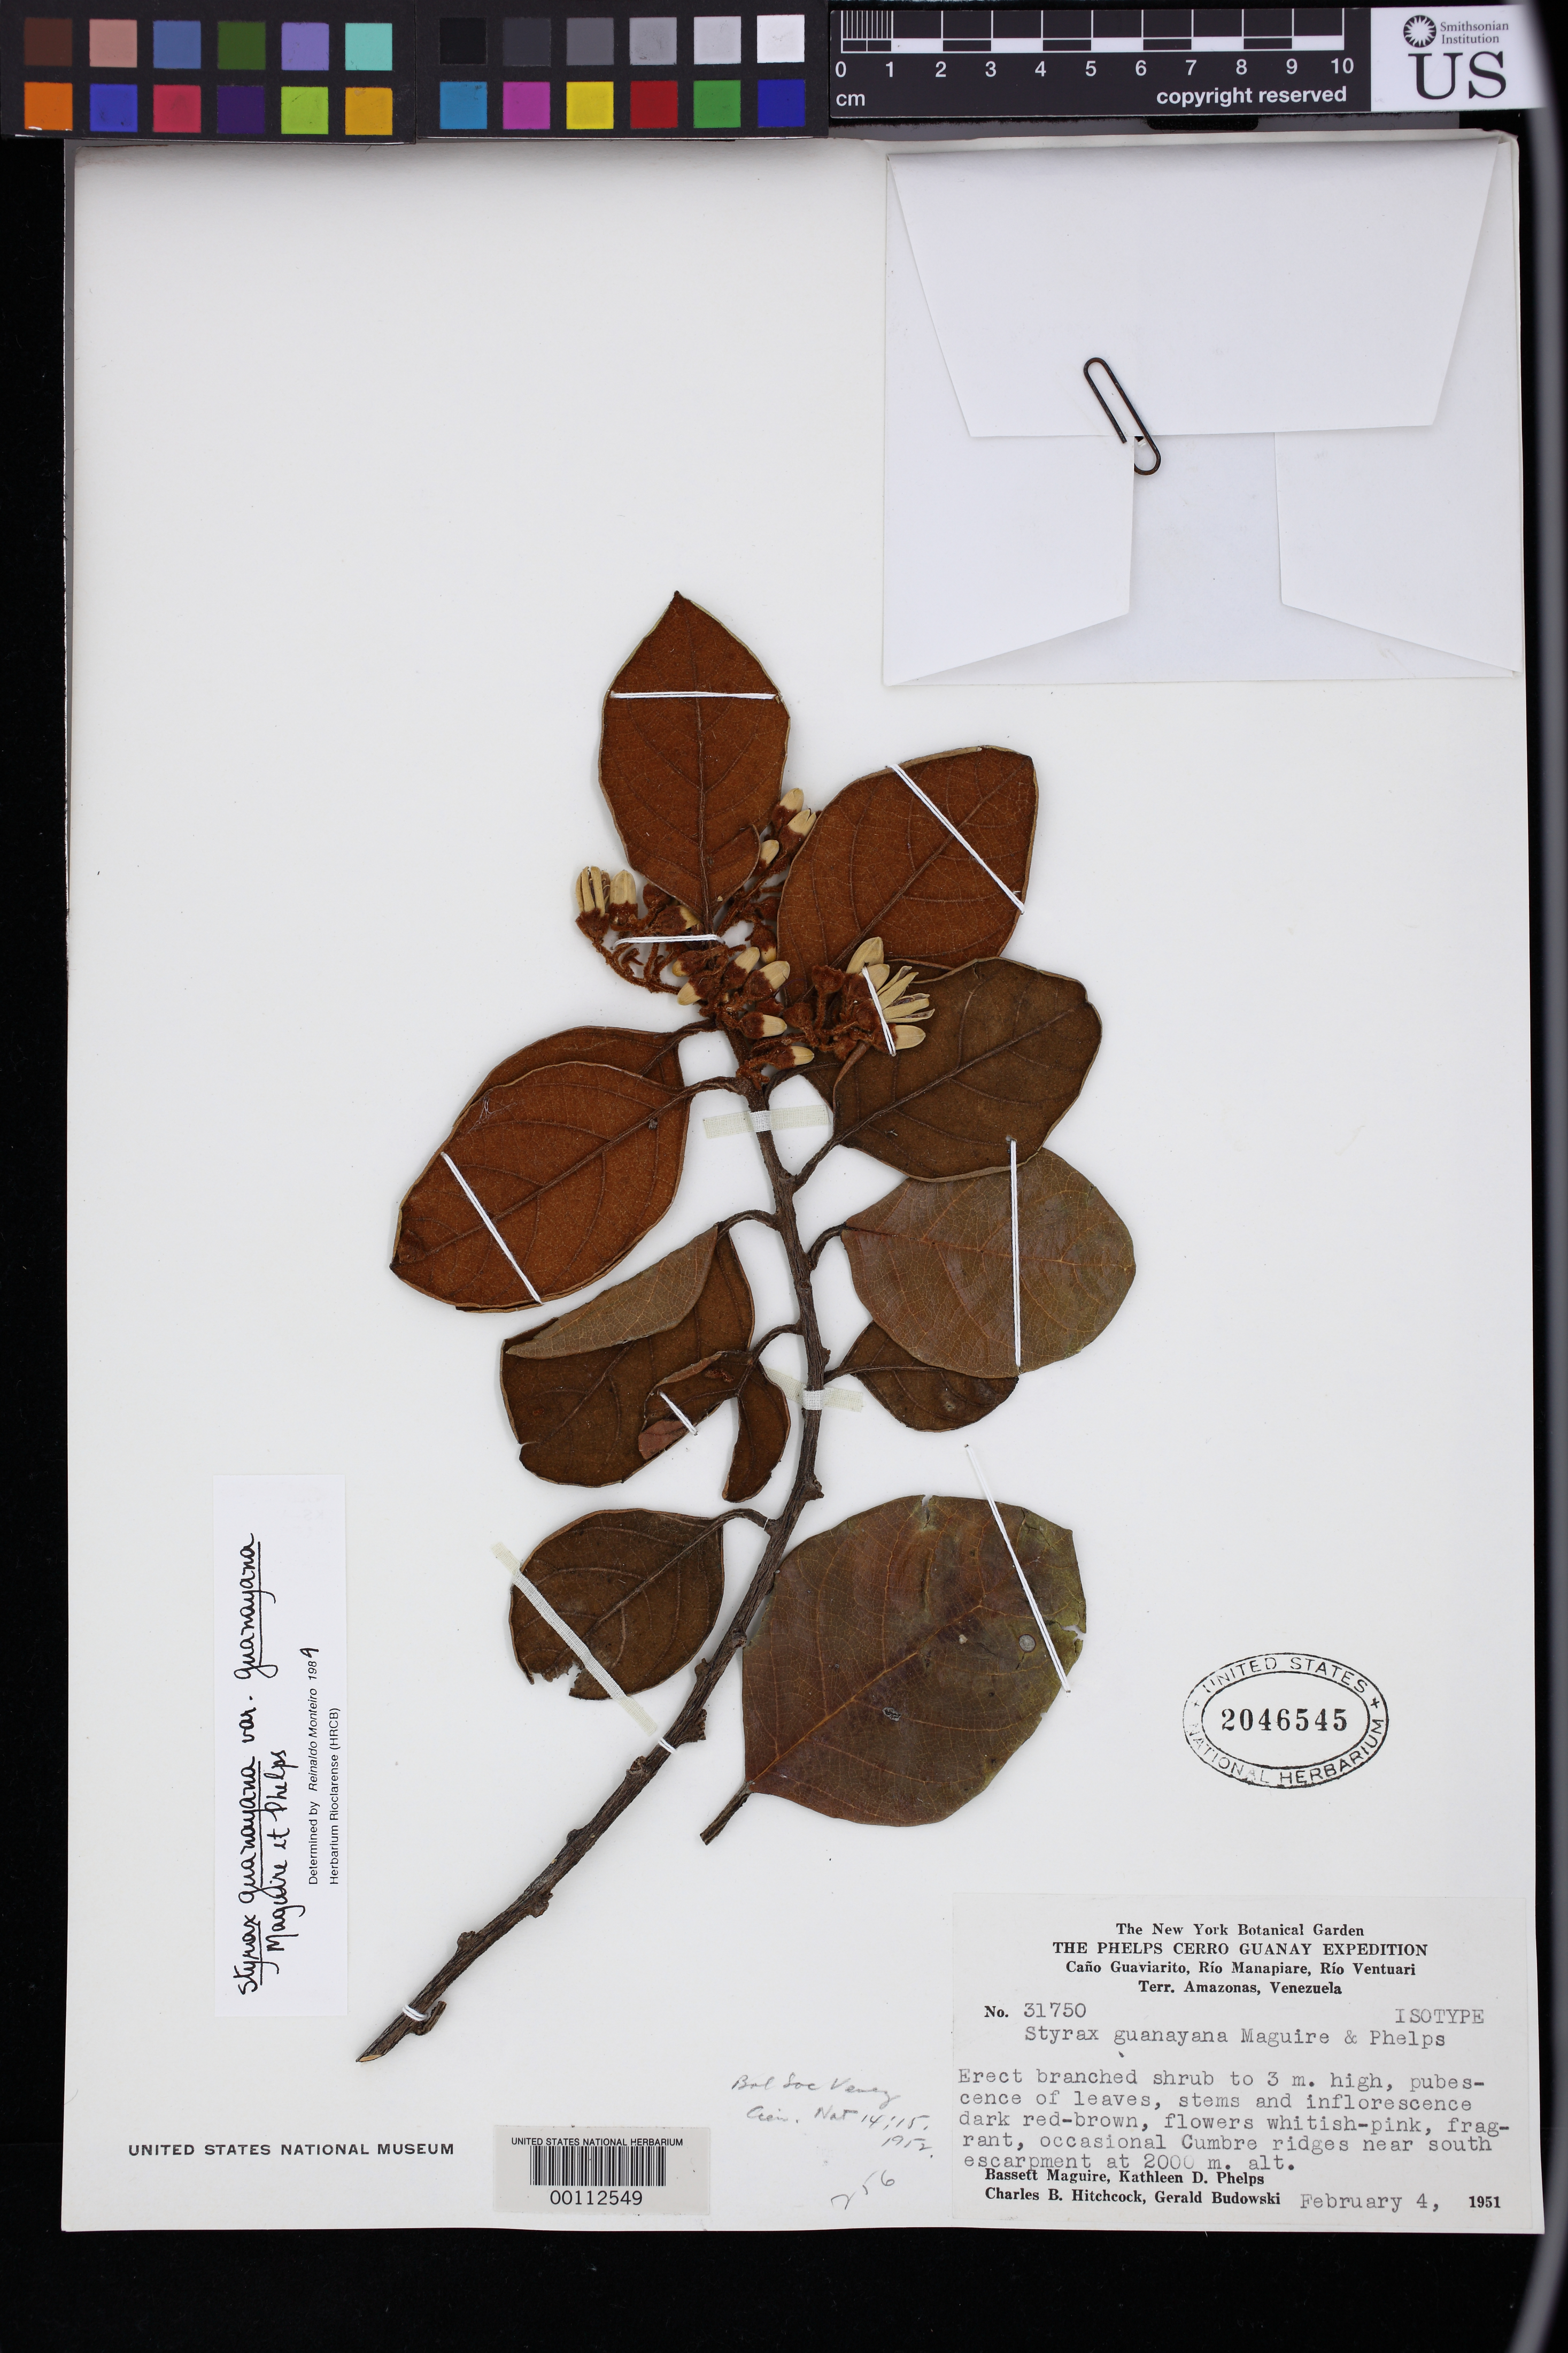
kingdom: Plantae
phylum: Tracheophyta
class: Magnoliopsida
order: Ericales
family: Styracaceae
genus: Styrax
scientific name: Styrax guanayana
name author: Maguire & K.D. Phelps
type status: Isotype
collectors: B. Maguire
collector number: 31750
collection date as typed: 04 Feb 1951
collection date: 1951-02-04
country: Venezuela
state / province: Amazonas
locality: Cano Guaviarito, Rio Manapiare, Rio Ventuari, Cerro Guanay.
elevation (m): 2000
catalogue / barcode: US 2046545